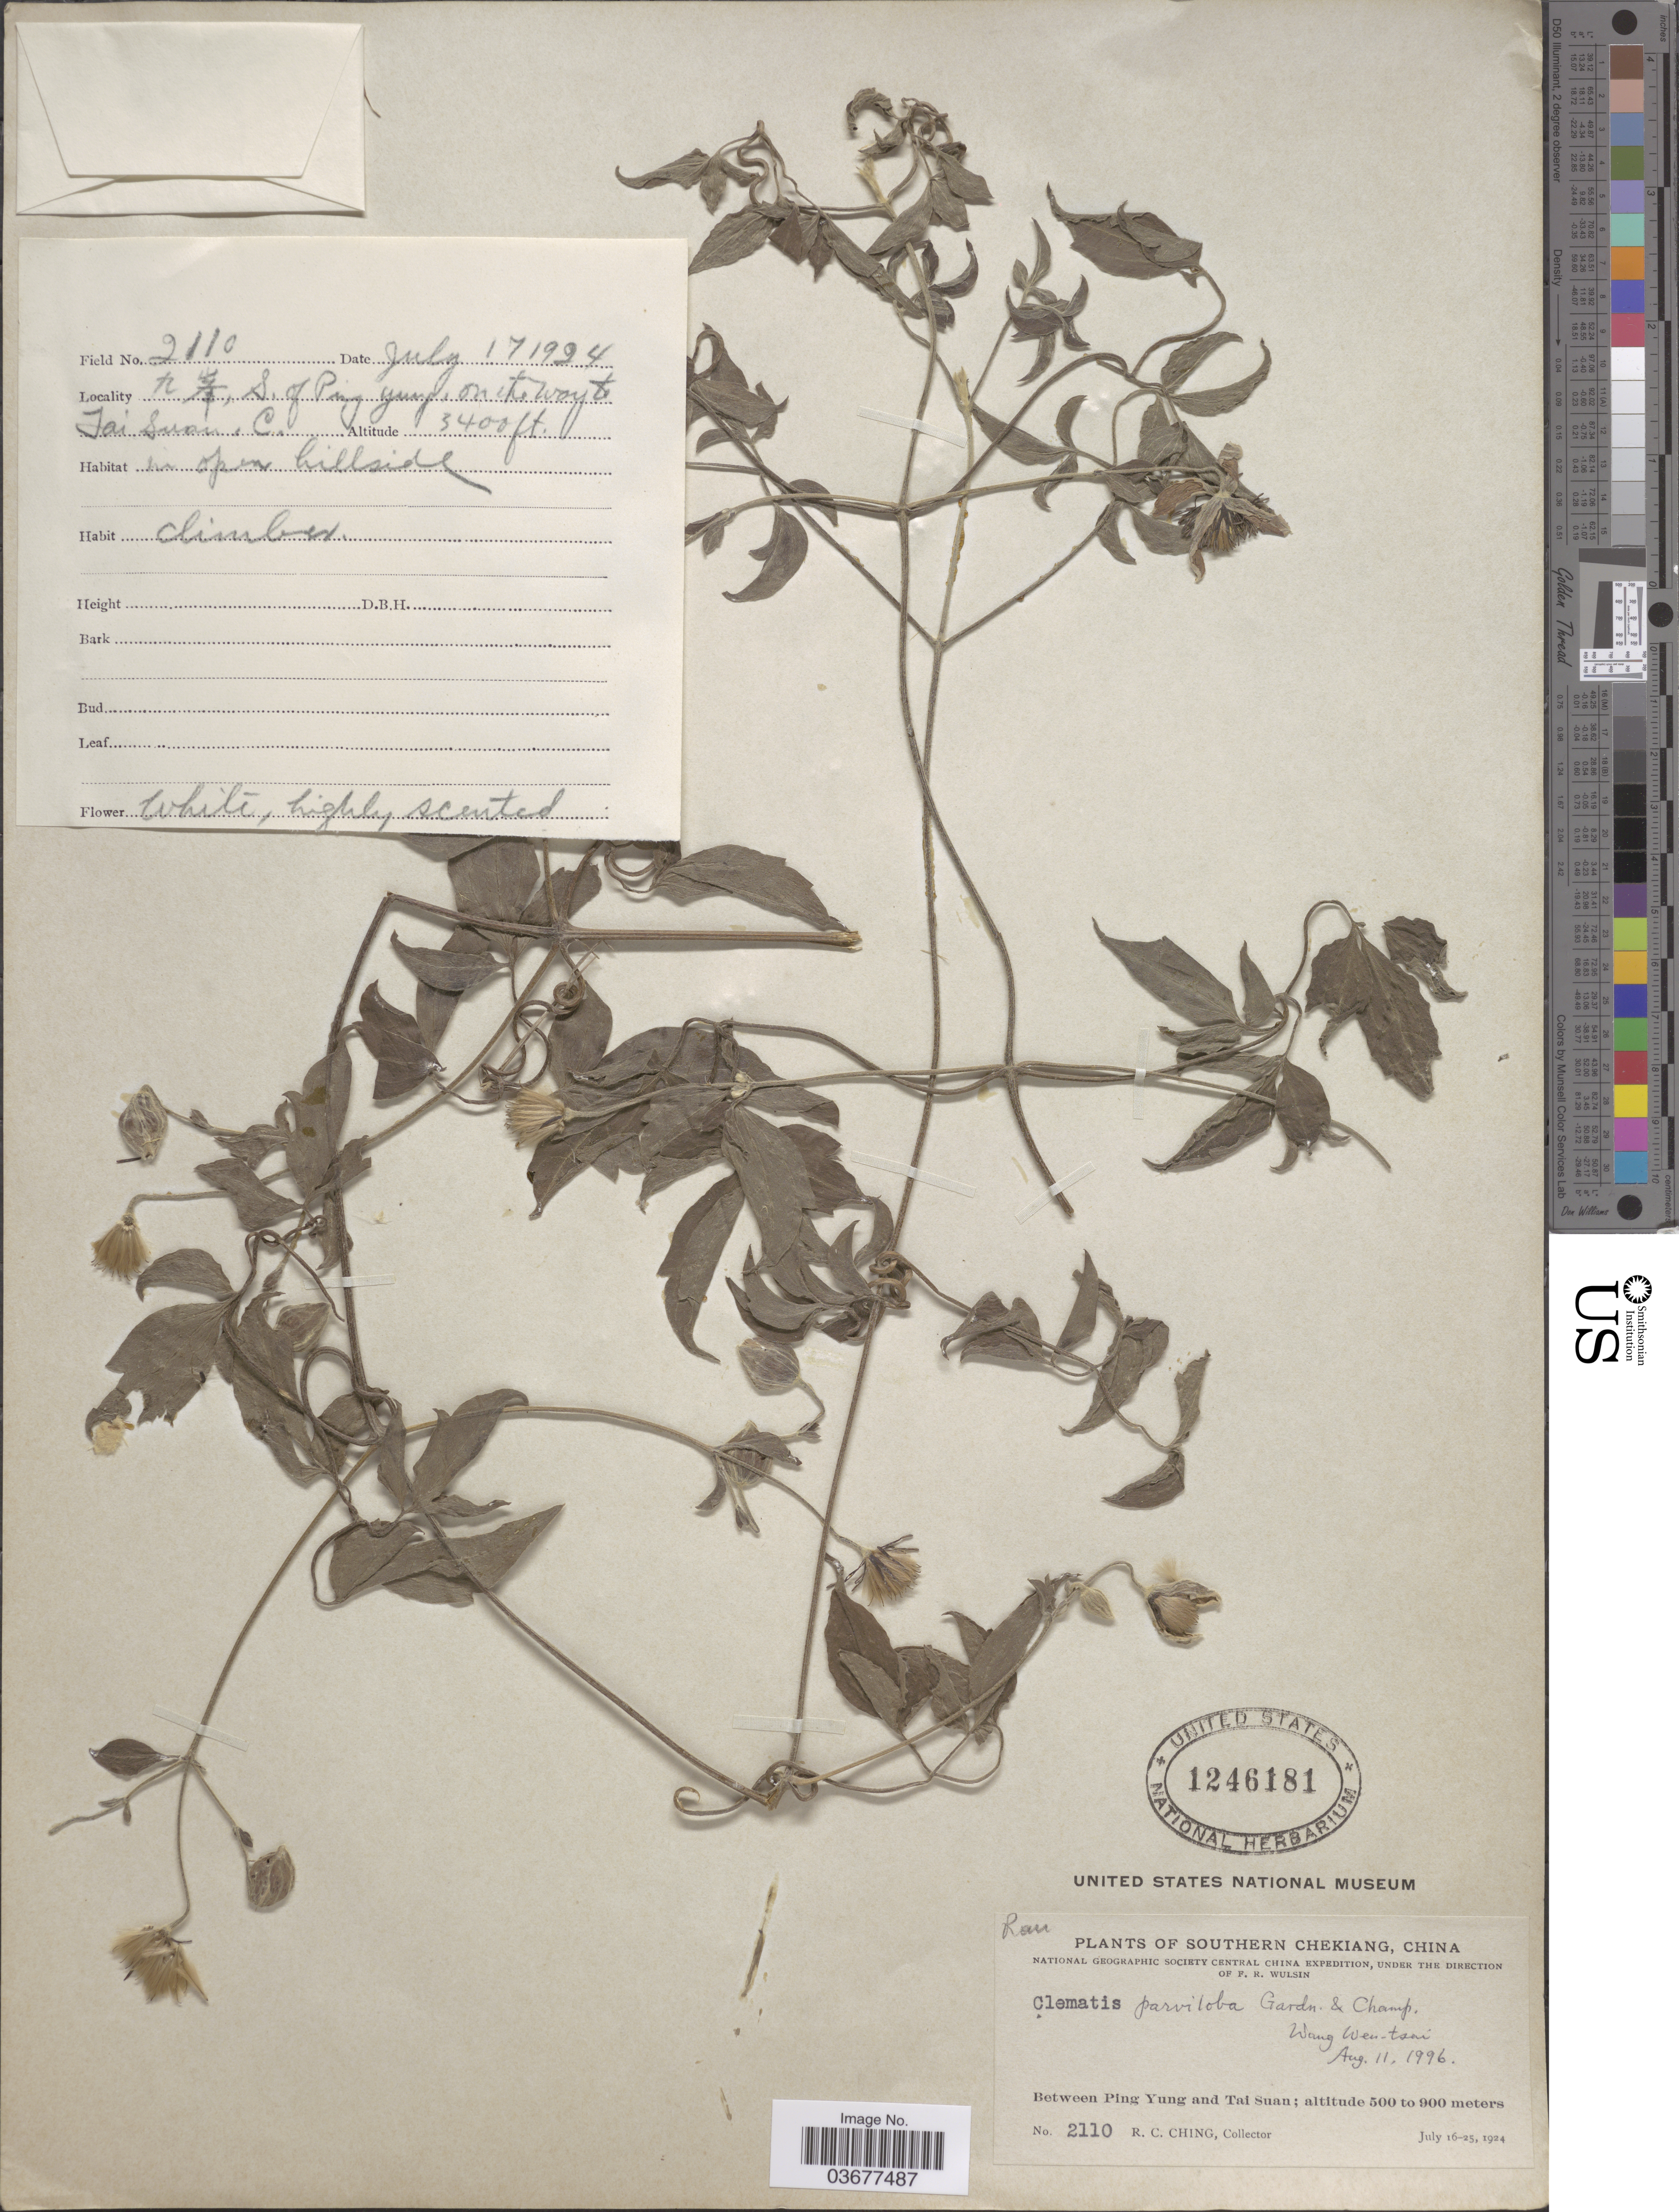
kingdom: Plantae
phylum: Tracheophyta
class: Magnoliopsida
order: Ranunculales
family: Ranunculaceae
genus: Clematis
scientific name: Clematis parviloba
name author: Gardner & Champ.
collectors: R. C. Ching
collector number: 2110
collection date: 1924-07-17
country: China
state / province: Zhejiang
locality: Chekiang. S. of Ping Yung, on the way to Tai Suan. Co.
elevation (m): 500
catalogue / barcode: US 1246181